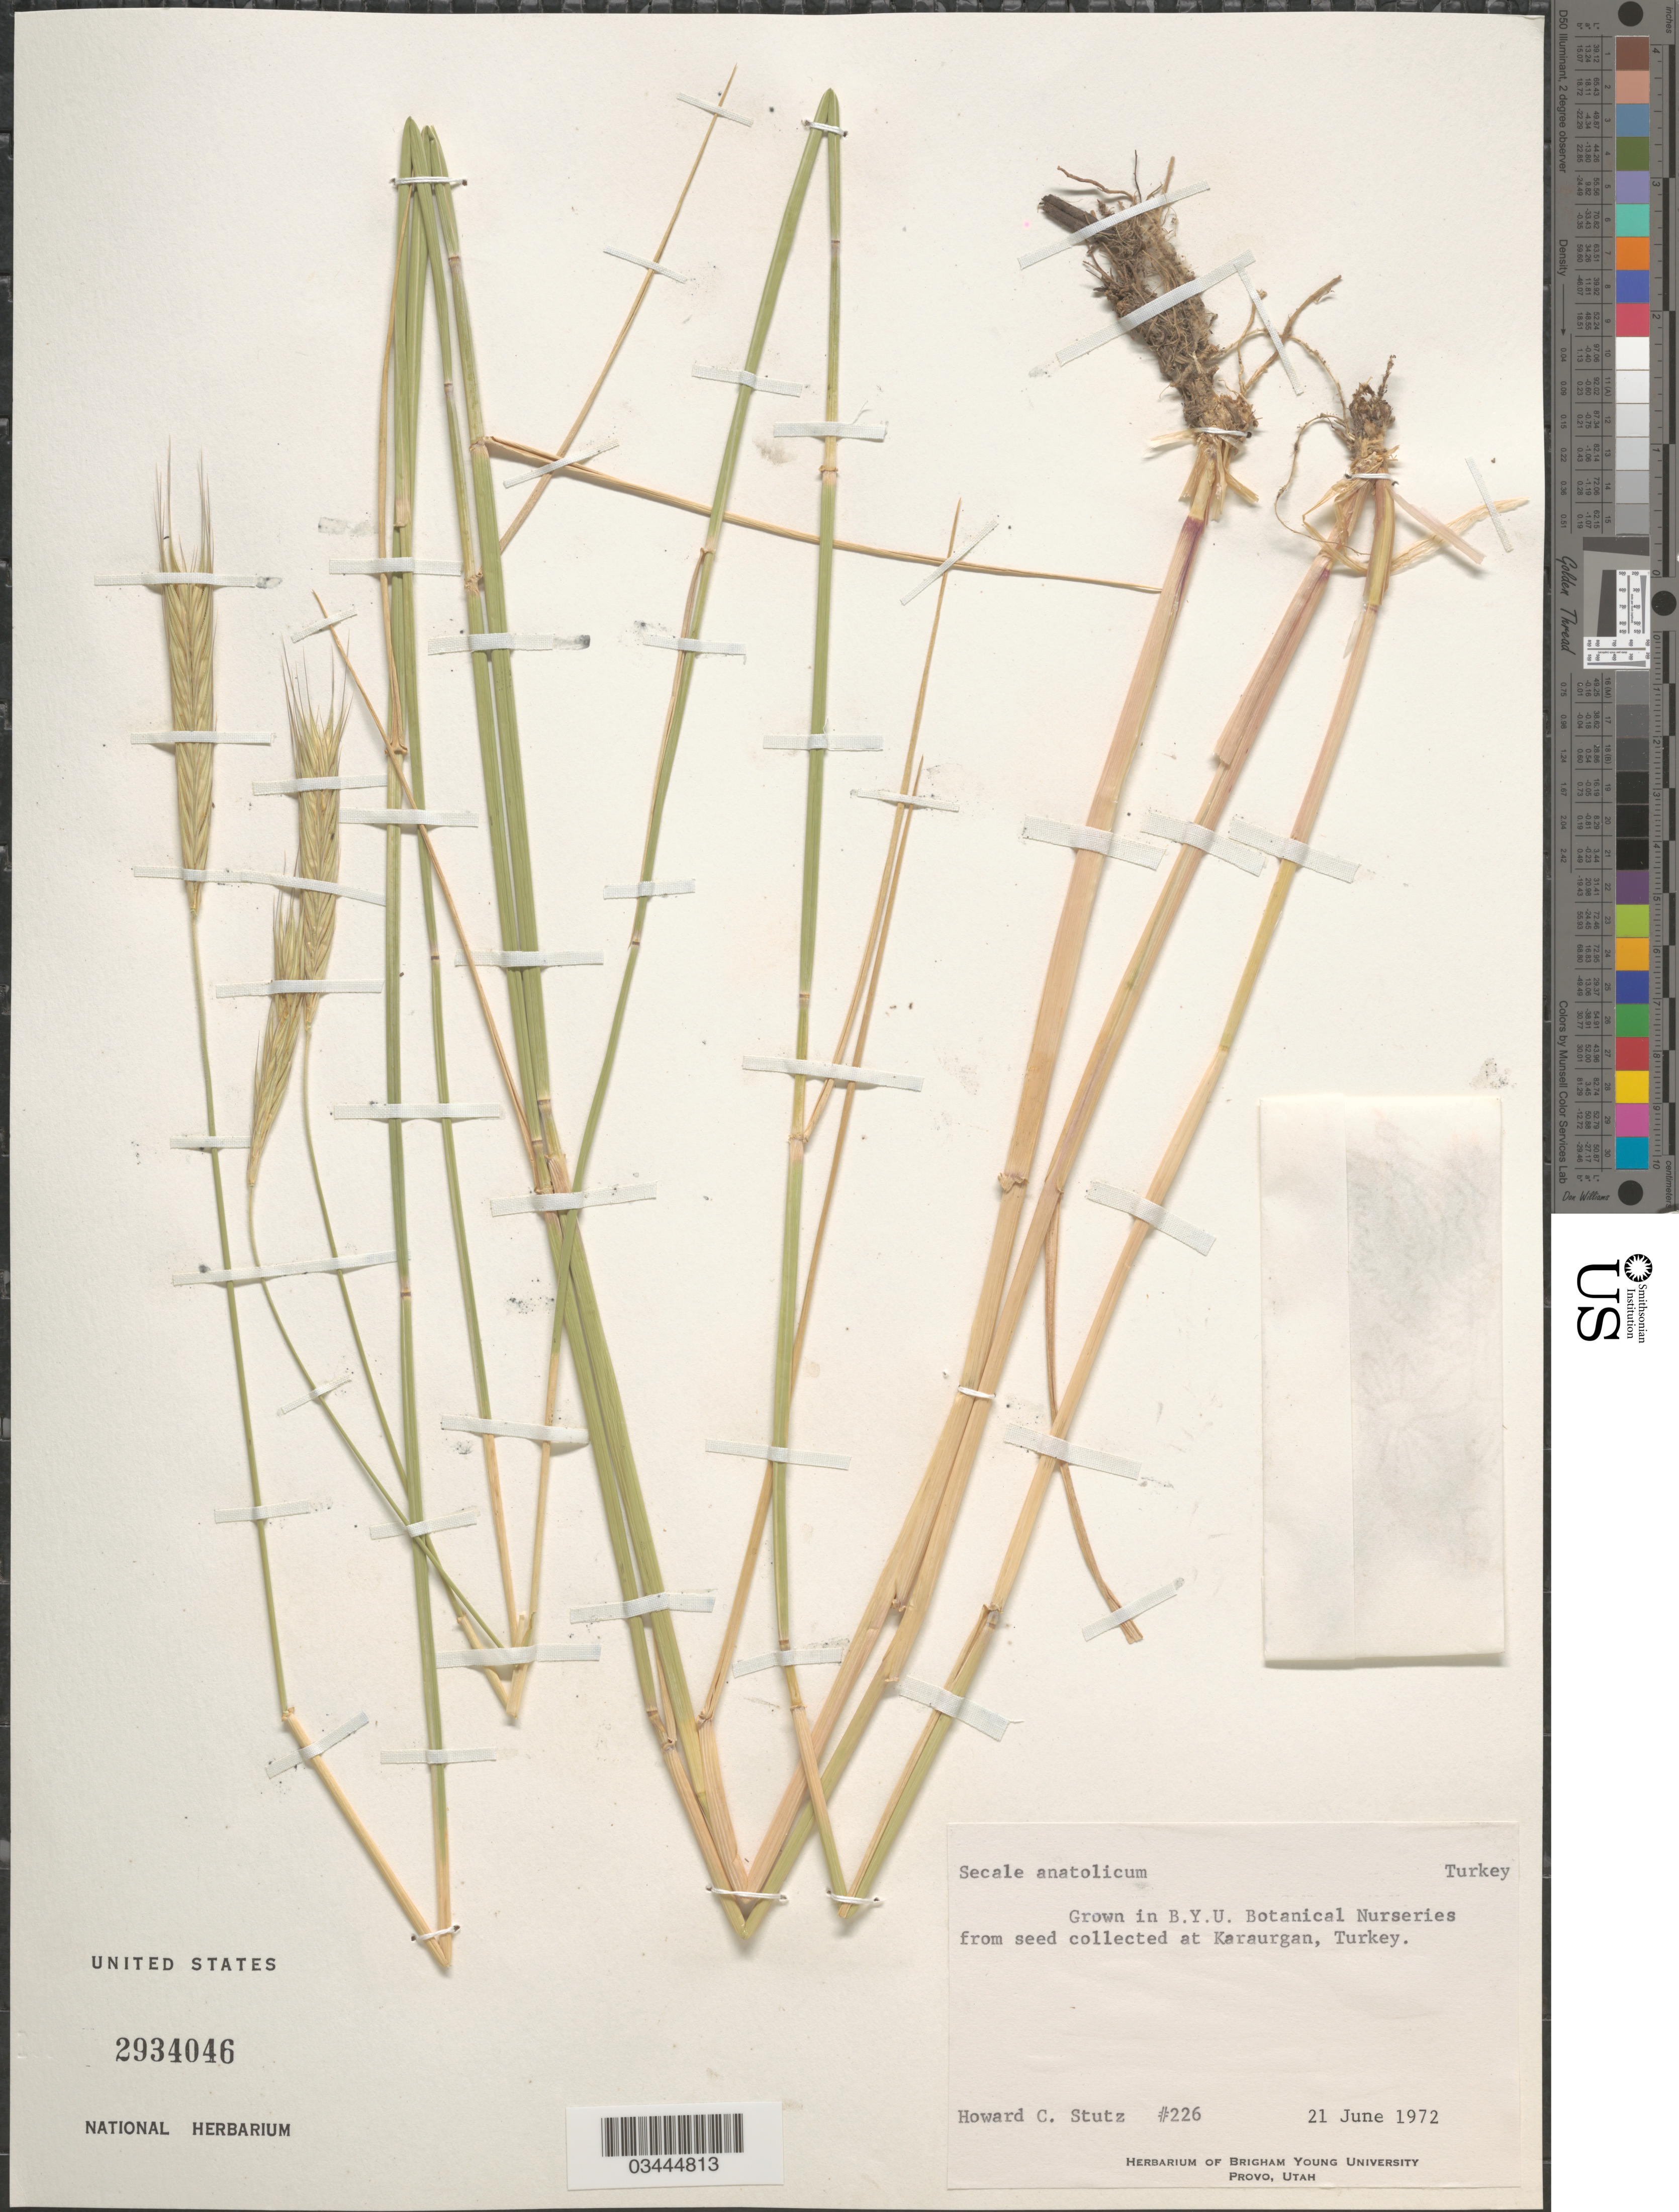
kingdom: Plantae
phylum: Tracheophyta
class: Liliopsida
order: Poales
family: Poaceae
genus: Secale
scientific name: Secale anatolicum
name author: Boiss.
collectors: H. Stutz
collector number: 226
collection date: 1972-06-21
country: United States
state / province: Utah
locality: In B.Y.U. Botanical Nurseries.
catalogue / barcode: US 2934046